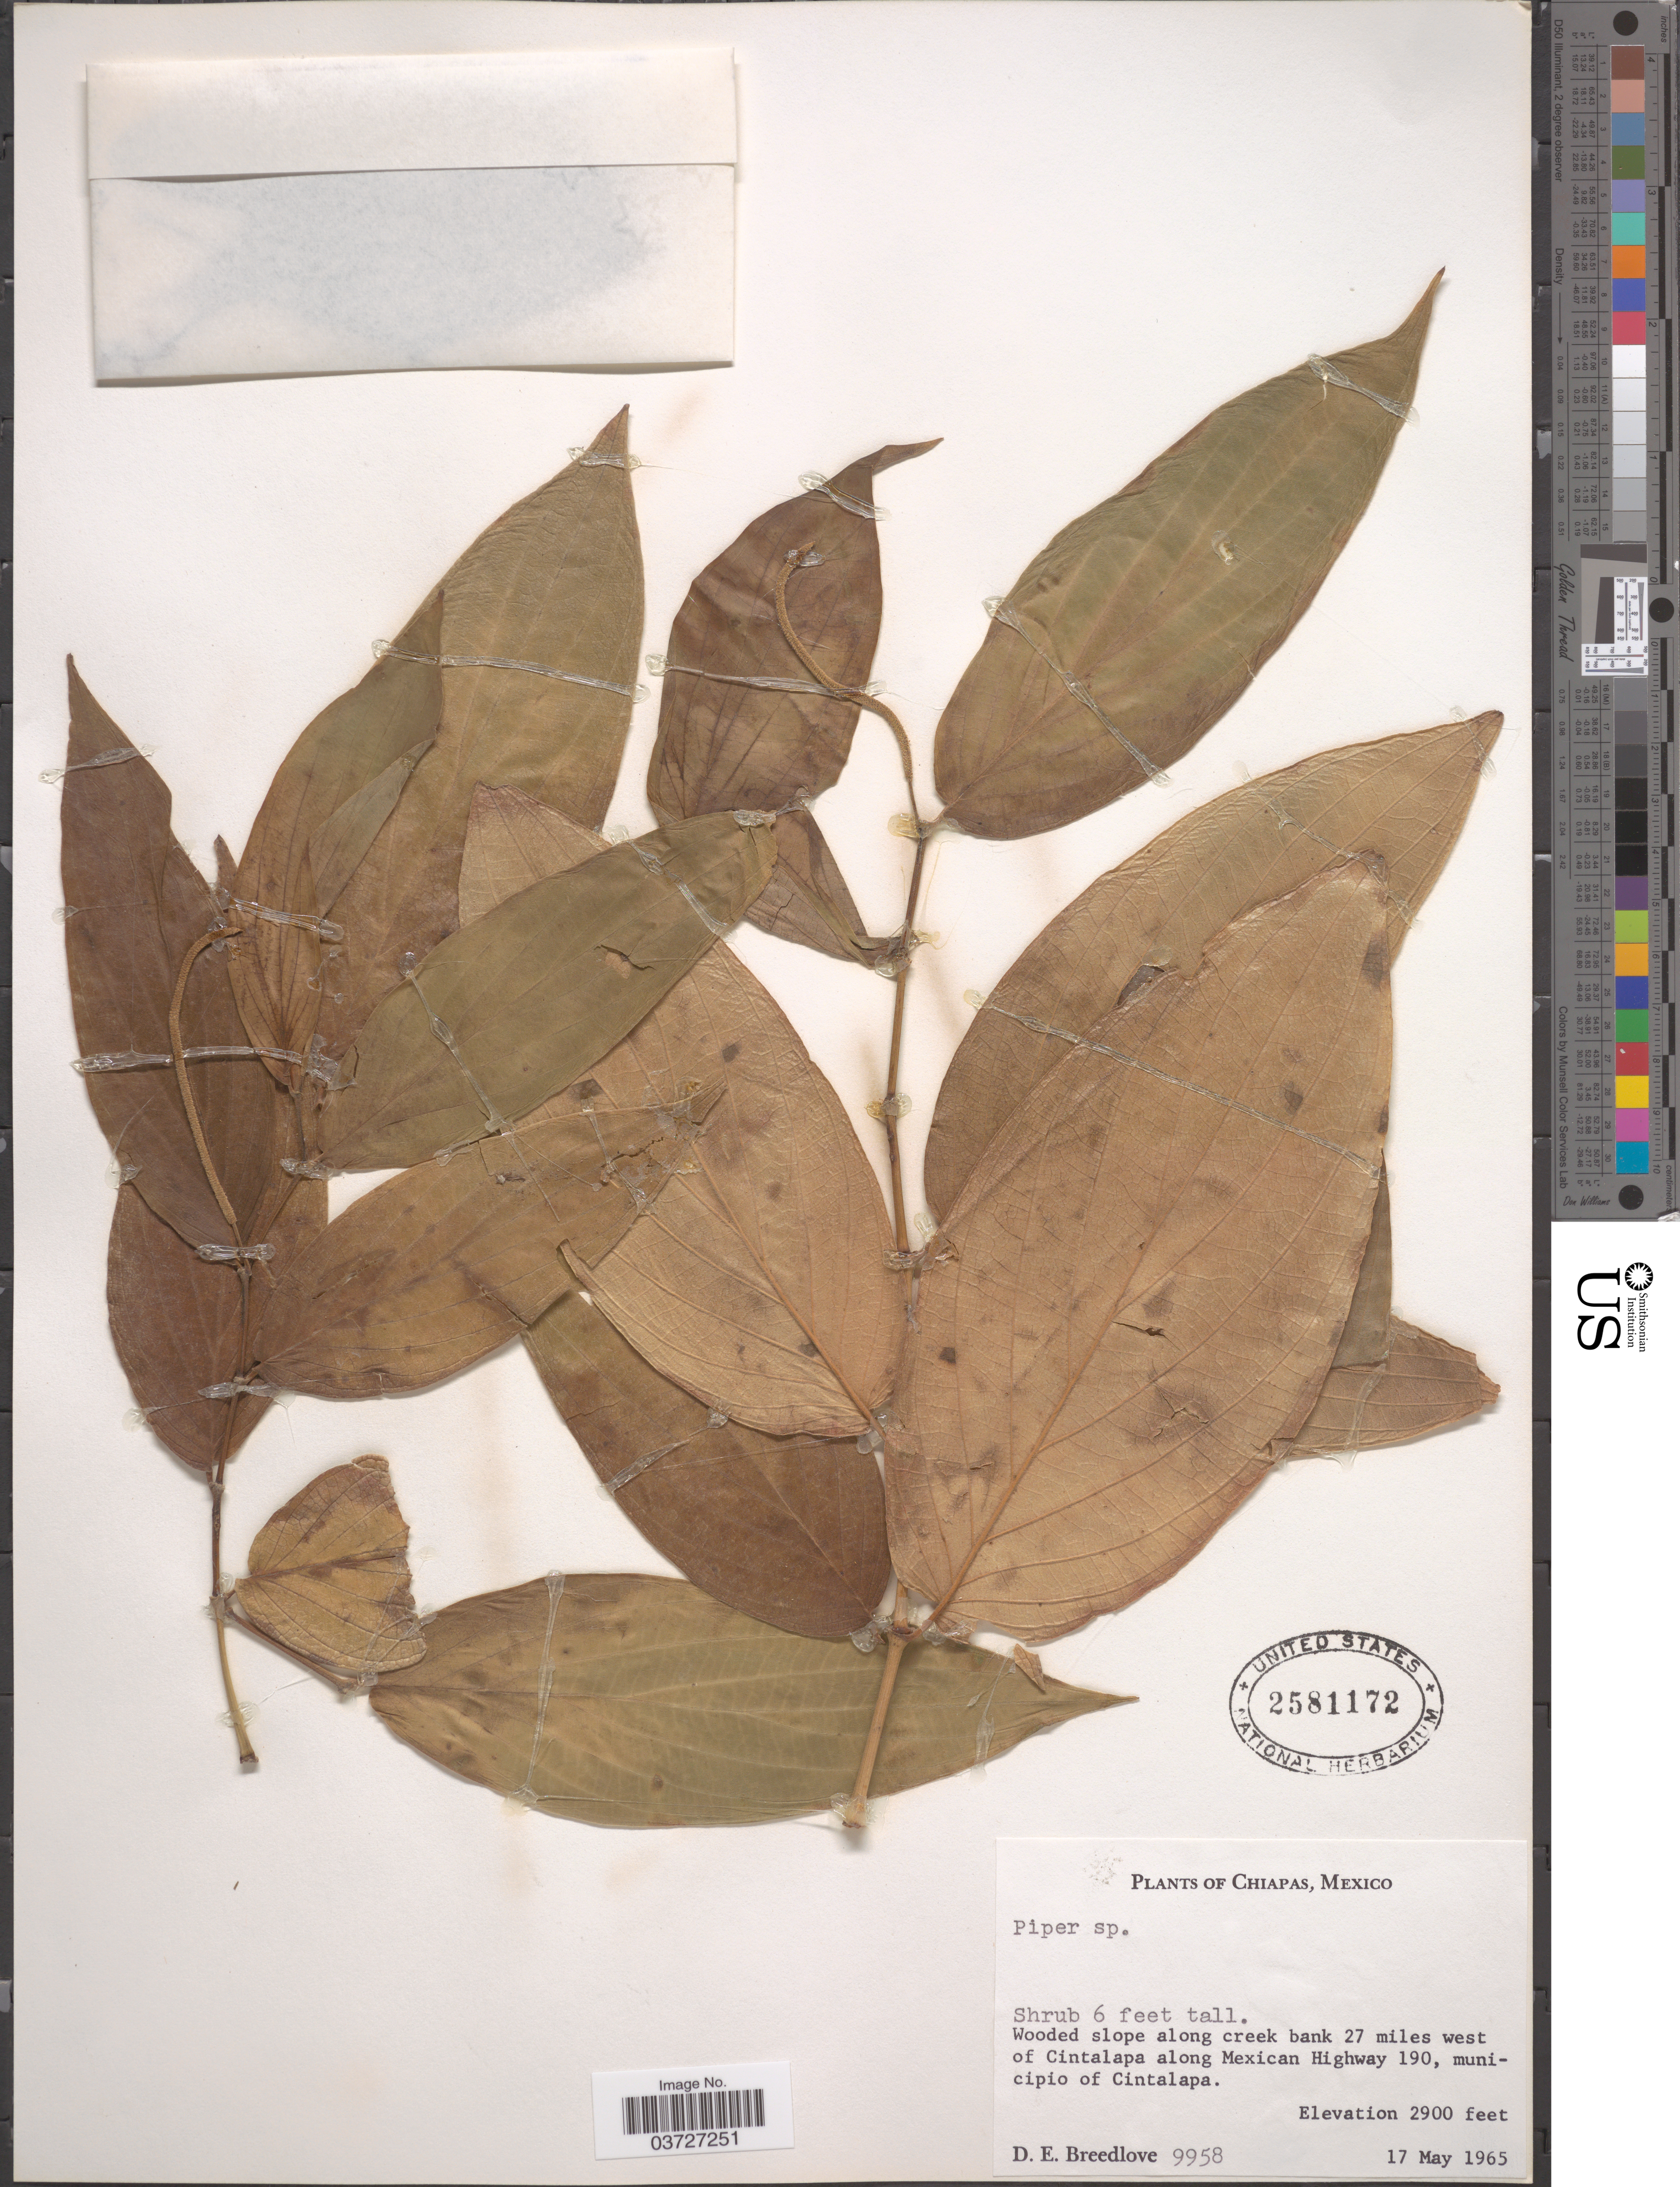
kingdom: Plantae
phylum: Tracheophyta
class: Magnoliopsida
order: Piperales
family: Piperaceae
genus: Piper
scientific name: Piper sp.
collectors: D. E. Breedlove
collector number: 9958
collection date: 1965-05-17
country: Mexico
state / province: Chiapas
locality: Along creek bank 27 miles west of Cintalapa along Mexican Highway 190, municipio of Cintalapa.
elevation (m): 884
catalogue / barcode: US 2581172